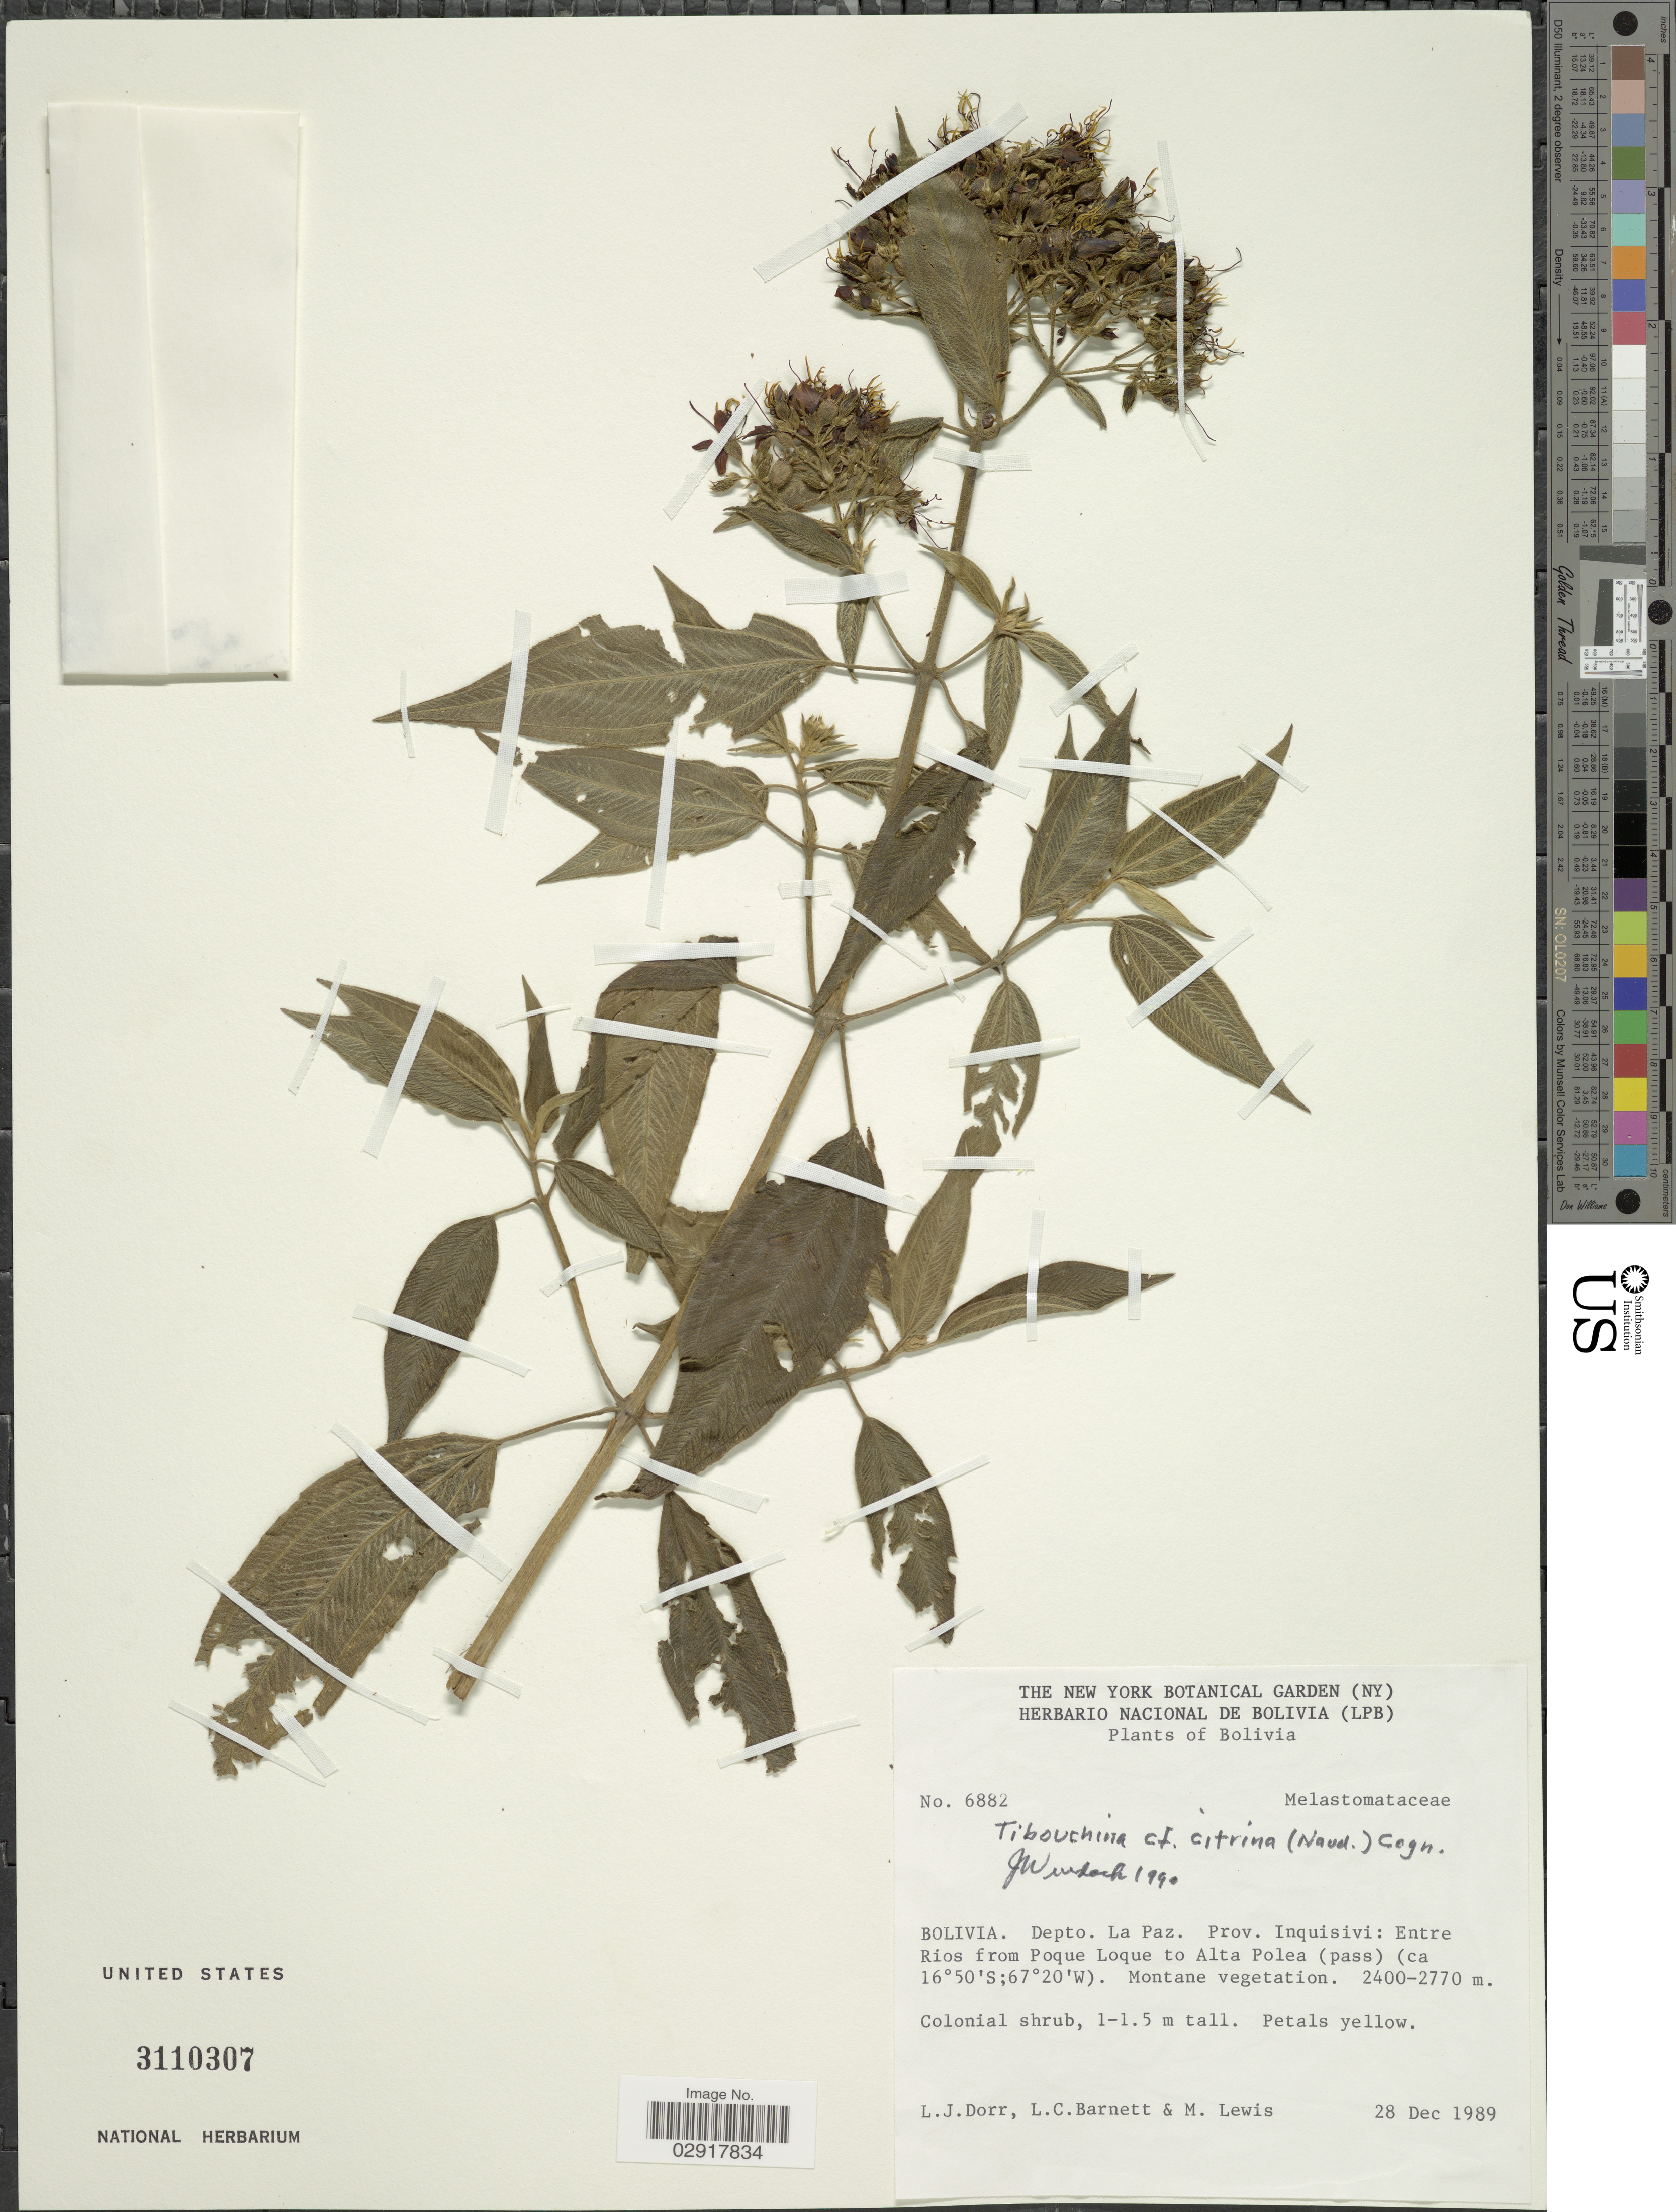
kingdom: Plantae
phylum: Tracheophyta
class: Magnoliopsida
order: Myrtales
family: Melastomataceae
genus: Chaetogastra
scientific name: Chaetogastra citrina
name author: (Naudin) P.J.F. Guim. & Michelang.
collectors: L. J. Dorr, L. C. Barnett & M. Lewis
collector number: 6882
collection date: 1989-12-28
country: Bolivia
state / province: La Paz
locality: Depto. La Paz. Prov. Inquisivi: Entre Rios from Poque Loque to Alta Polea ( pass ). Montane vegetation.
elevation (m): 2400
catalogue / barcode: US 3110307